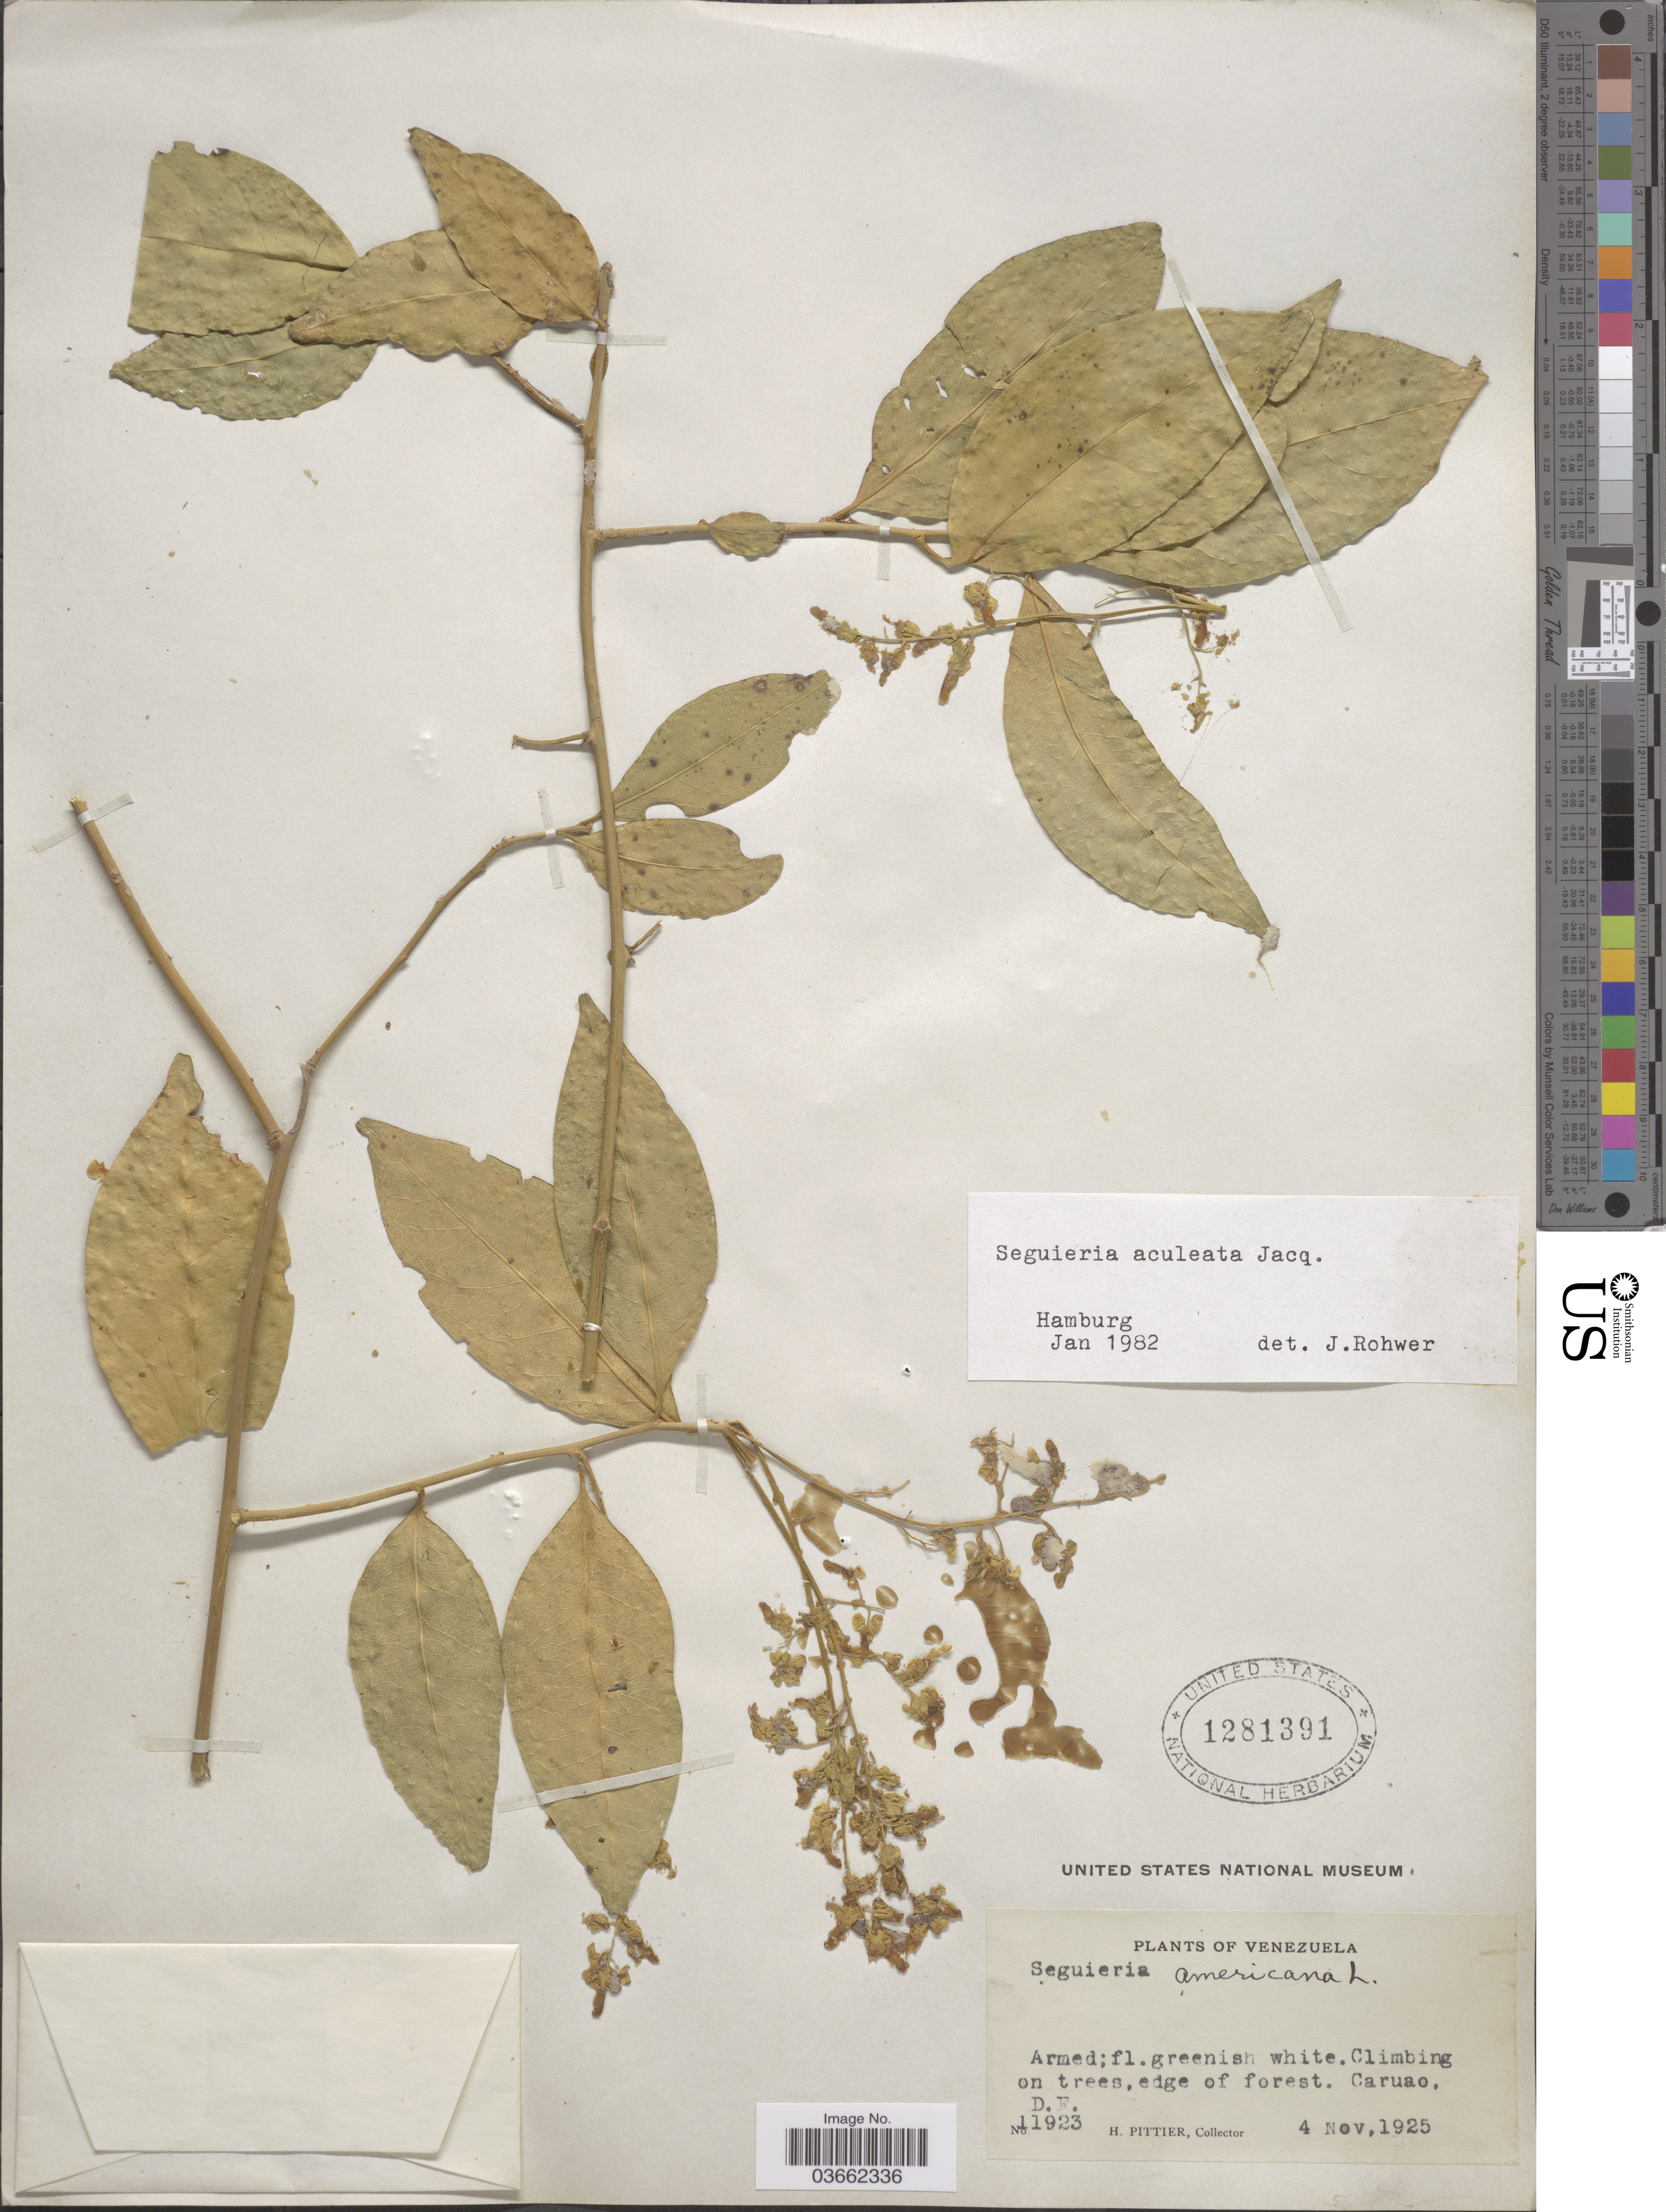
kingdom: Plantae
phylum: Tracheophyta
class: Magnoliopsida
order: Caryophyllales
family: Phytolaccaceae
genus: Seguieria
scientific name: Seguieria aculeata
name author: Jacq.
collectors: H. F. Pittier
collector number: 11923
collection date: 1925-11-04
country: Venezuela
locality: Caruao, D.F.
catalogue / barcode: US 1281391